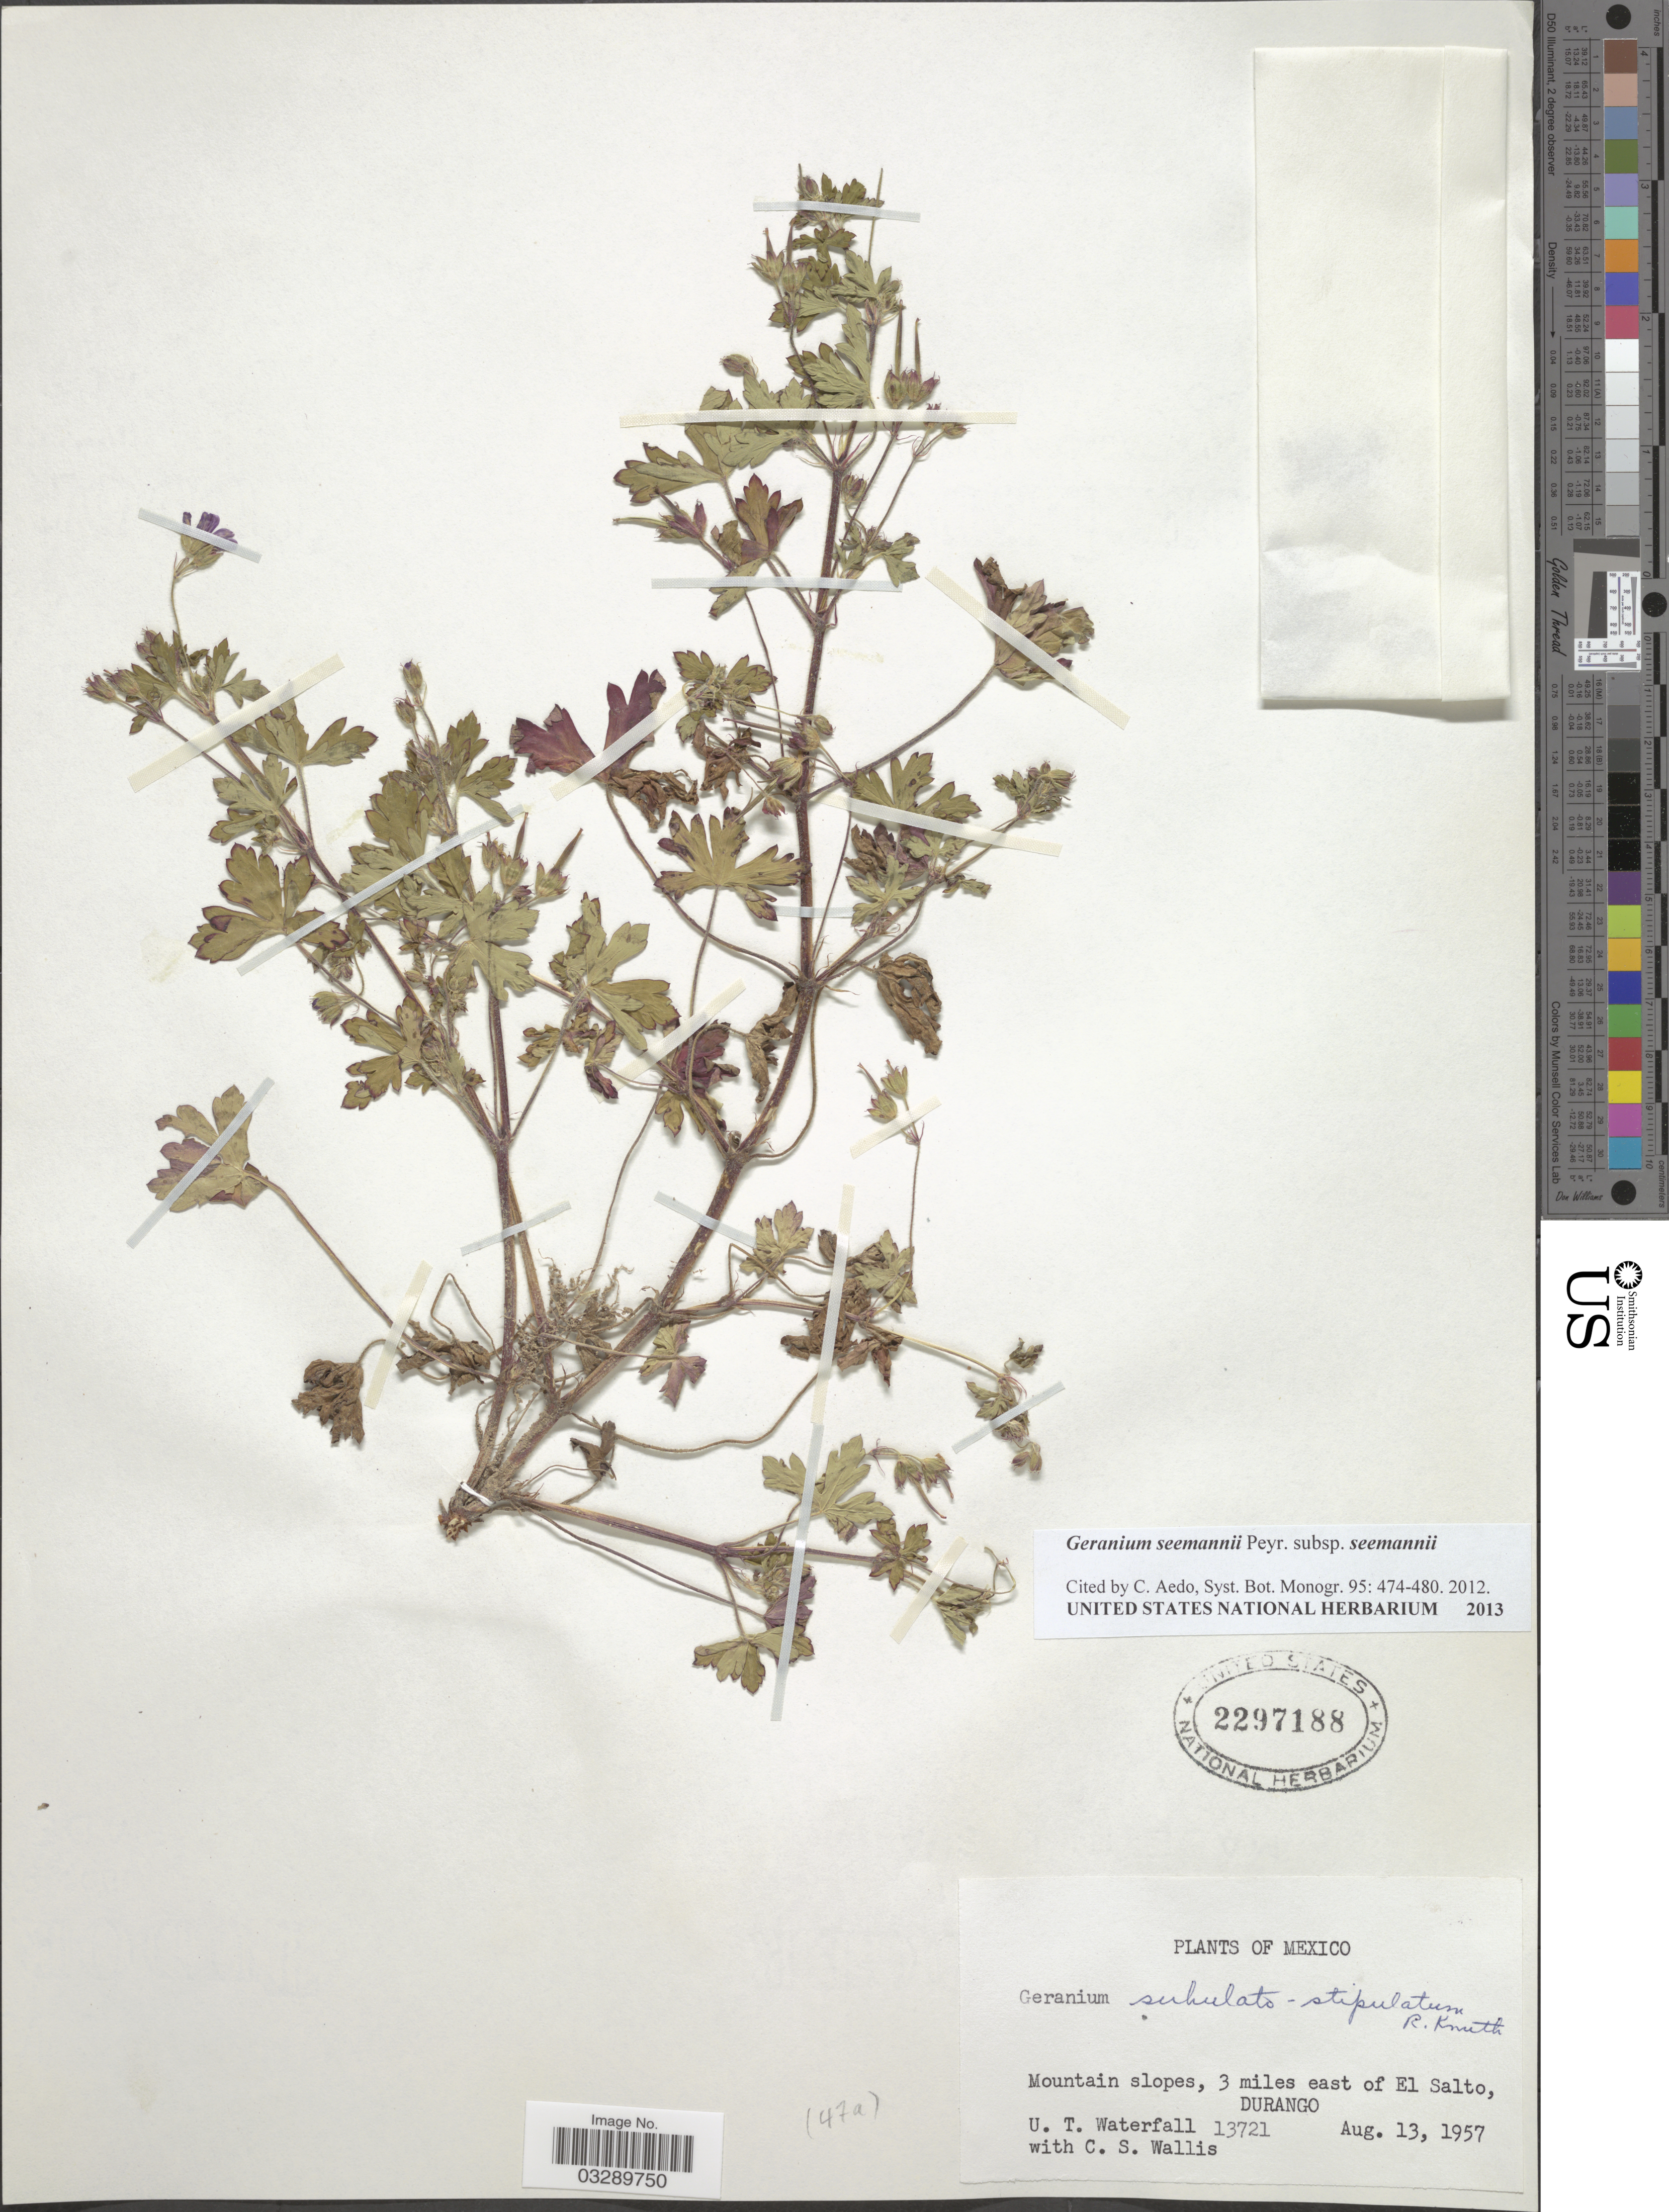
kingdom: Plantae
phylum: Tracheophyta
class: Magnoliopsida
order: Geraniales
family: Geraniaceae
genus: Geranium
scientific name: Geranium seemannii subsp. seemannii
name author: Peyr.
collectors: U. T. Waterfall & C. S. Wallis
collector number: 13721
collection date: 1957-08-13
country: Mexico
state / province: Durango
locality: Mountain slope, 3 miles east of El Salto.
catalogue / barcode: US 2297188